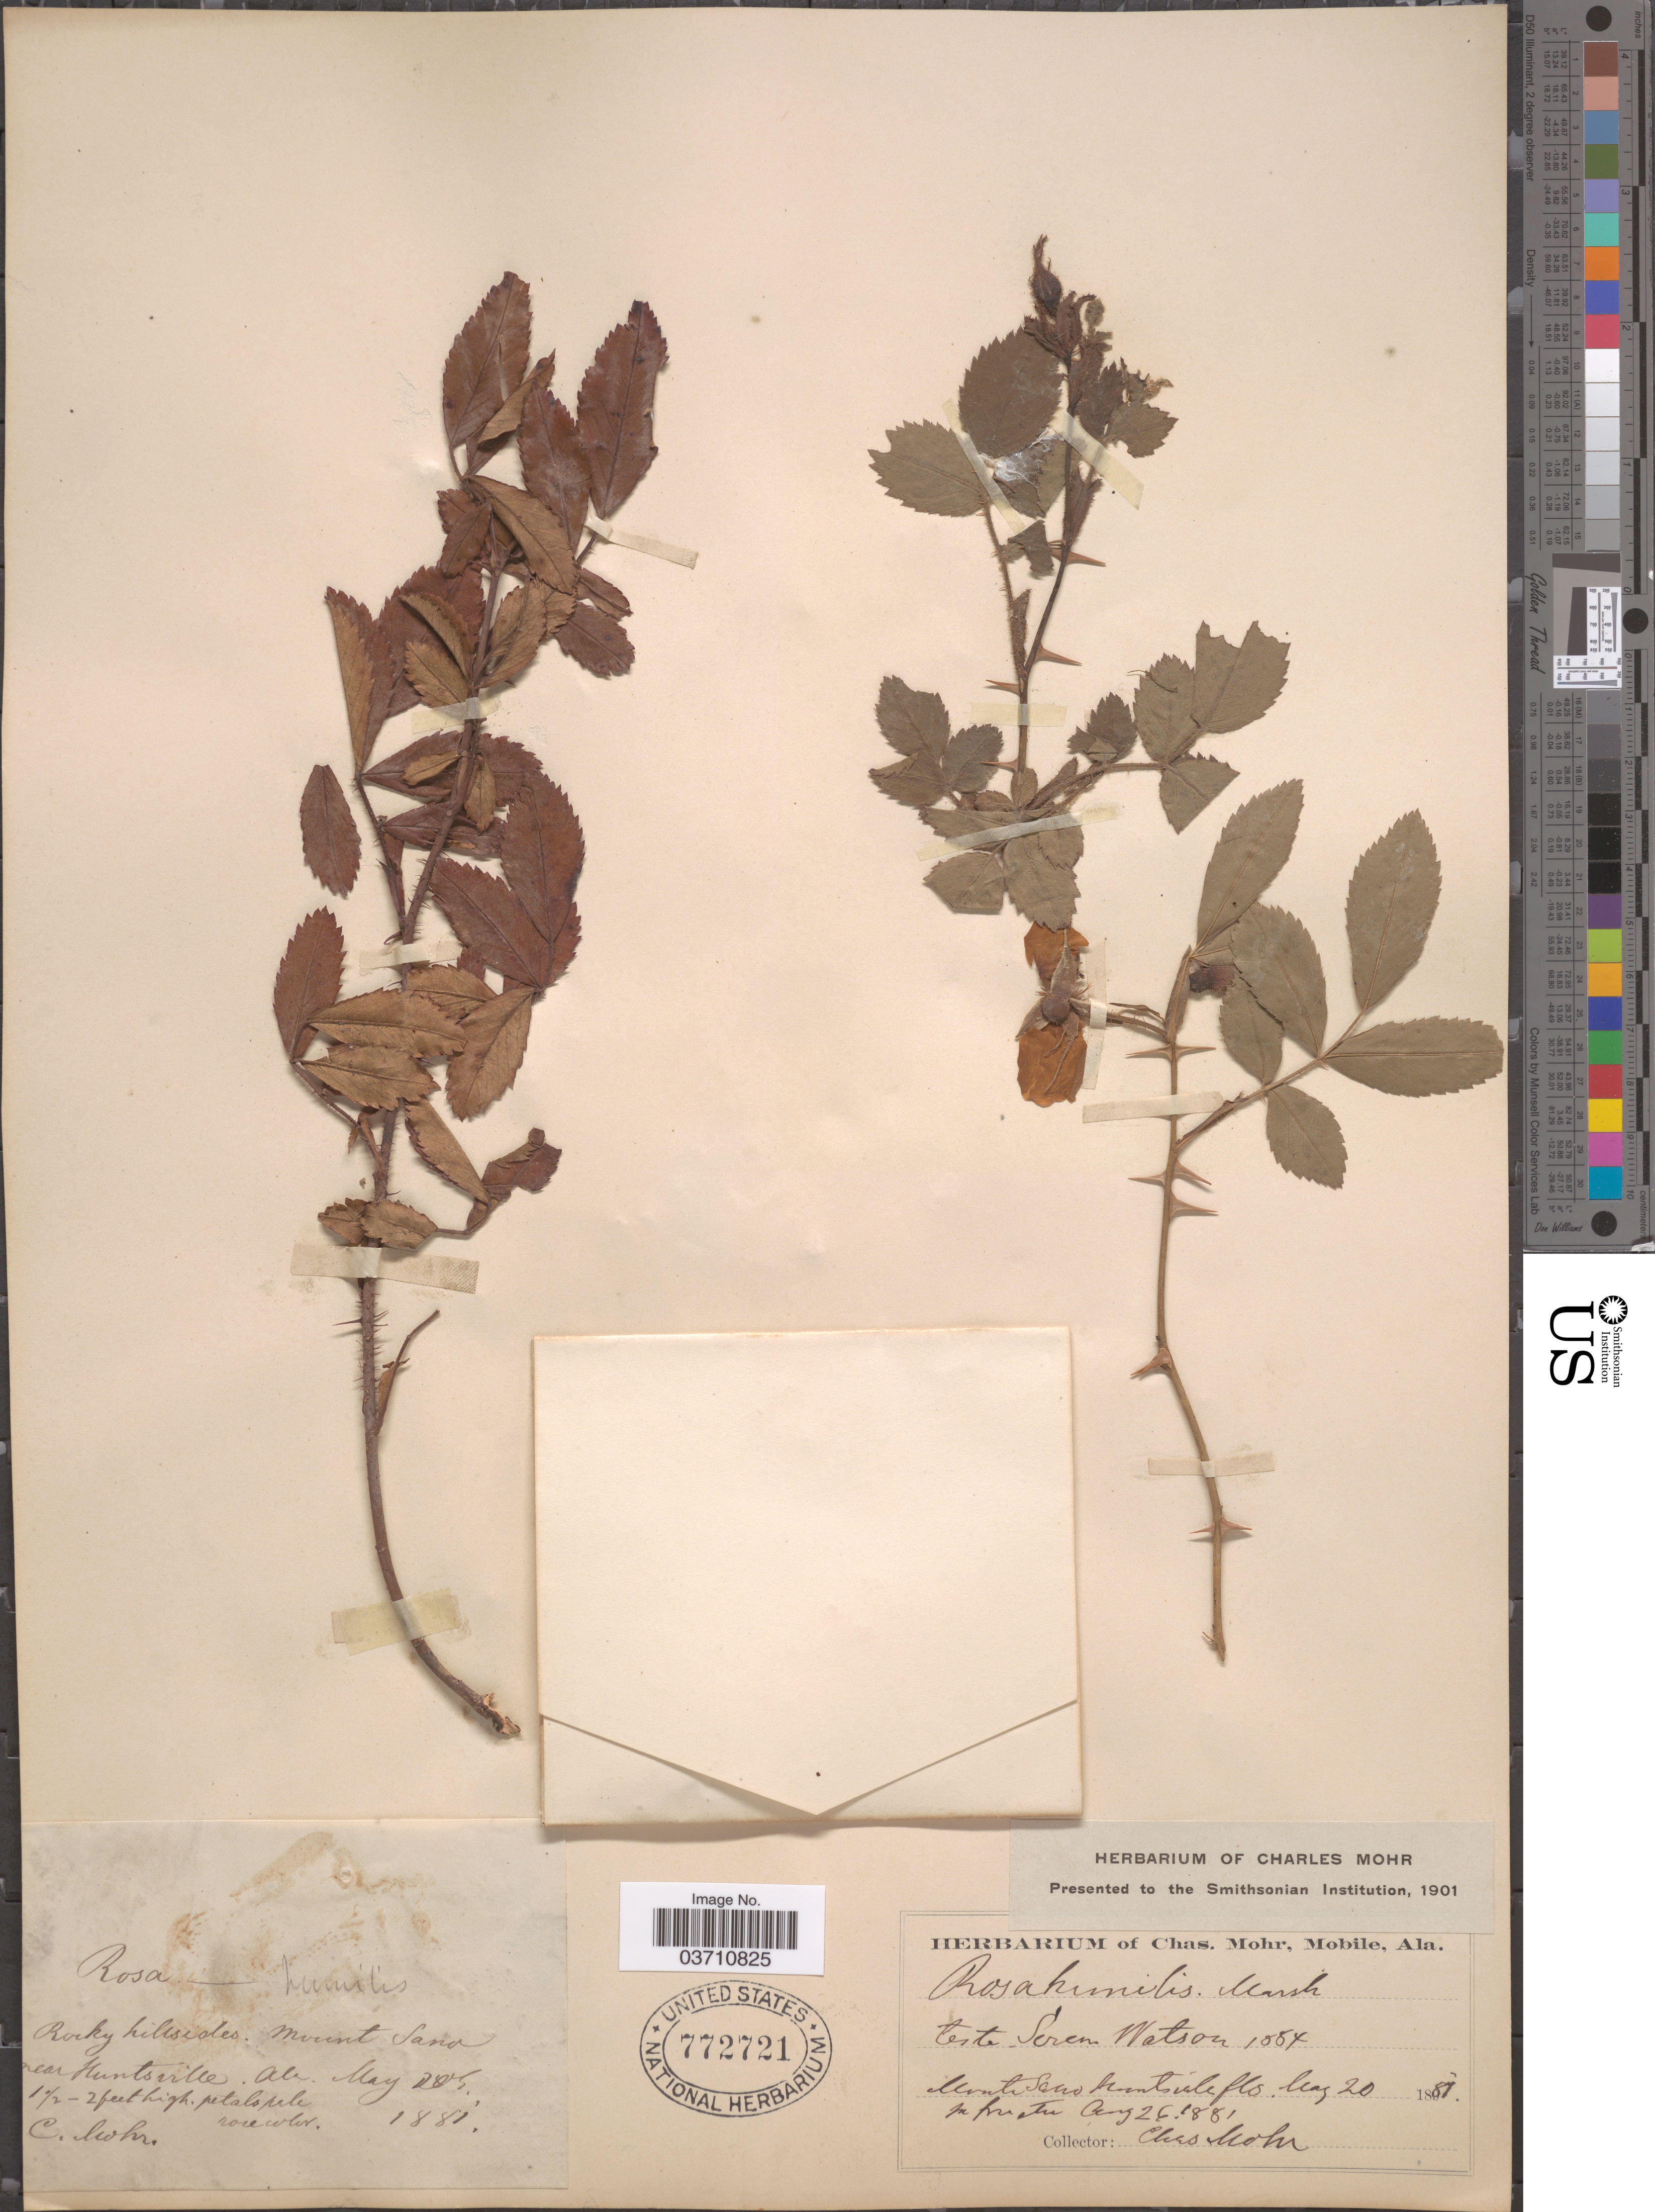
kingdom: Plantae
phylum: Tracheophyta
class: Magnoliopsida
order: Rosales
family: Rosaceae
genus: Rosa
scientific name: Rosa carolina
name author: L.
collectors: Mohr, C. T. (herbarium)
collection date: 1881-05-20/1881-08-26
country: United States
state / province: Alabama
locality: Mount Sana near Huntsville.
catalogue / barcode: US 772721